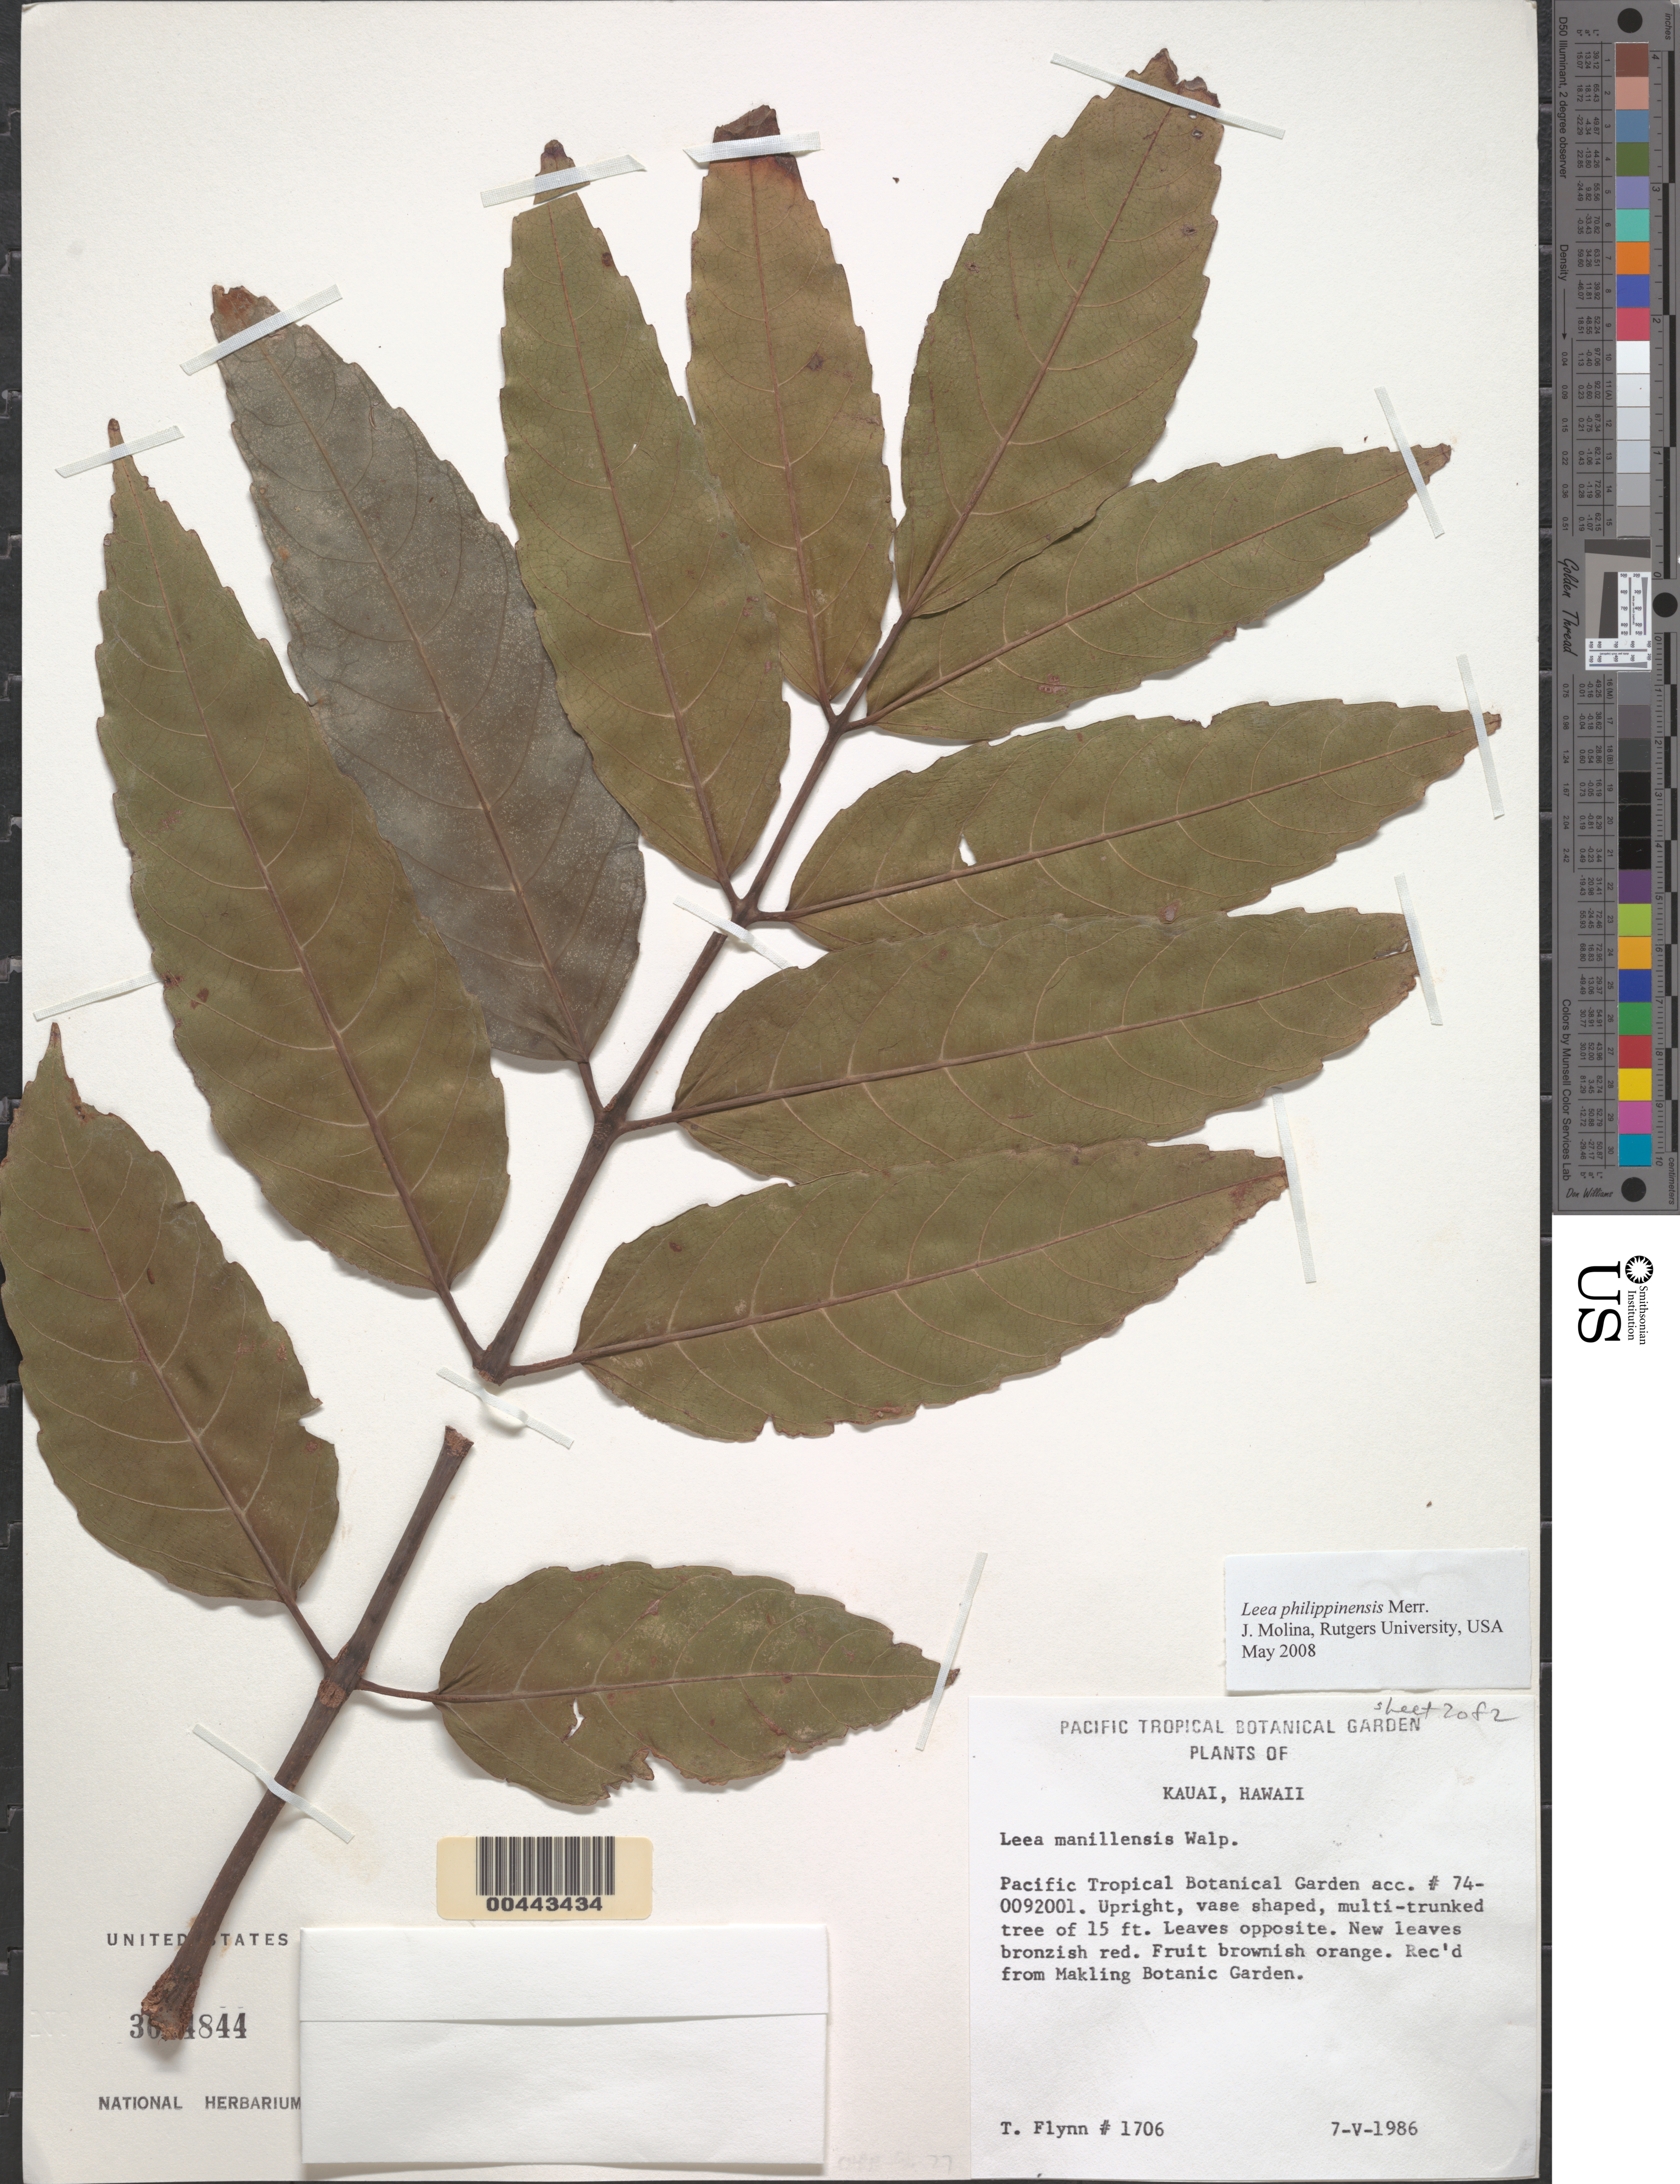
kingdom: Plantae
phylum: Tracheophyta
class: Magnoliopsida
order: Vitales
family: Vitaceae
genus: Leea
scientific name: Leea philippinensis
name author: Merr.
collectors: T. W. Flynn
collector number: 1706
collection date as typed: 7 May 1986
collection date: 1986-05-07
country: United States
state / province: Hawaii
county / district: Kauai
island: Kaua'i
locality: Pacific Tropical Botanical Garden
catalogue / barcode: US 3094844